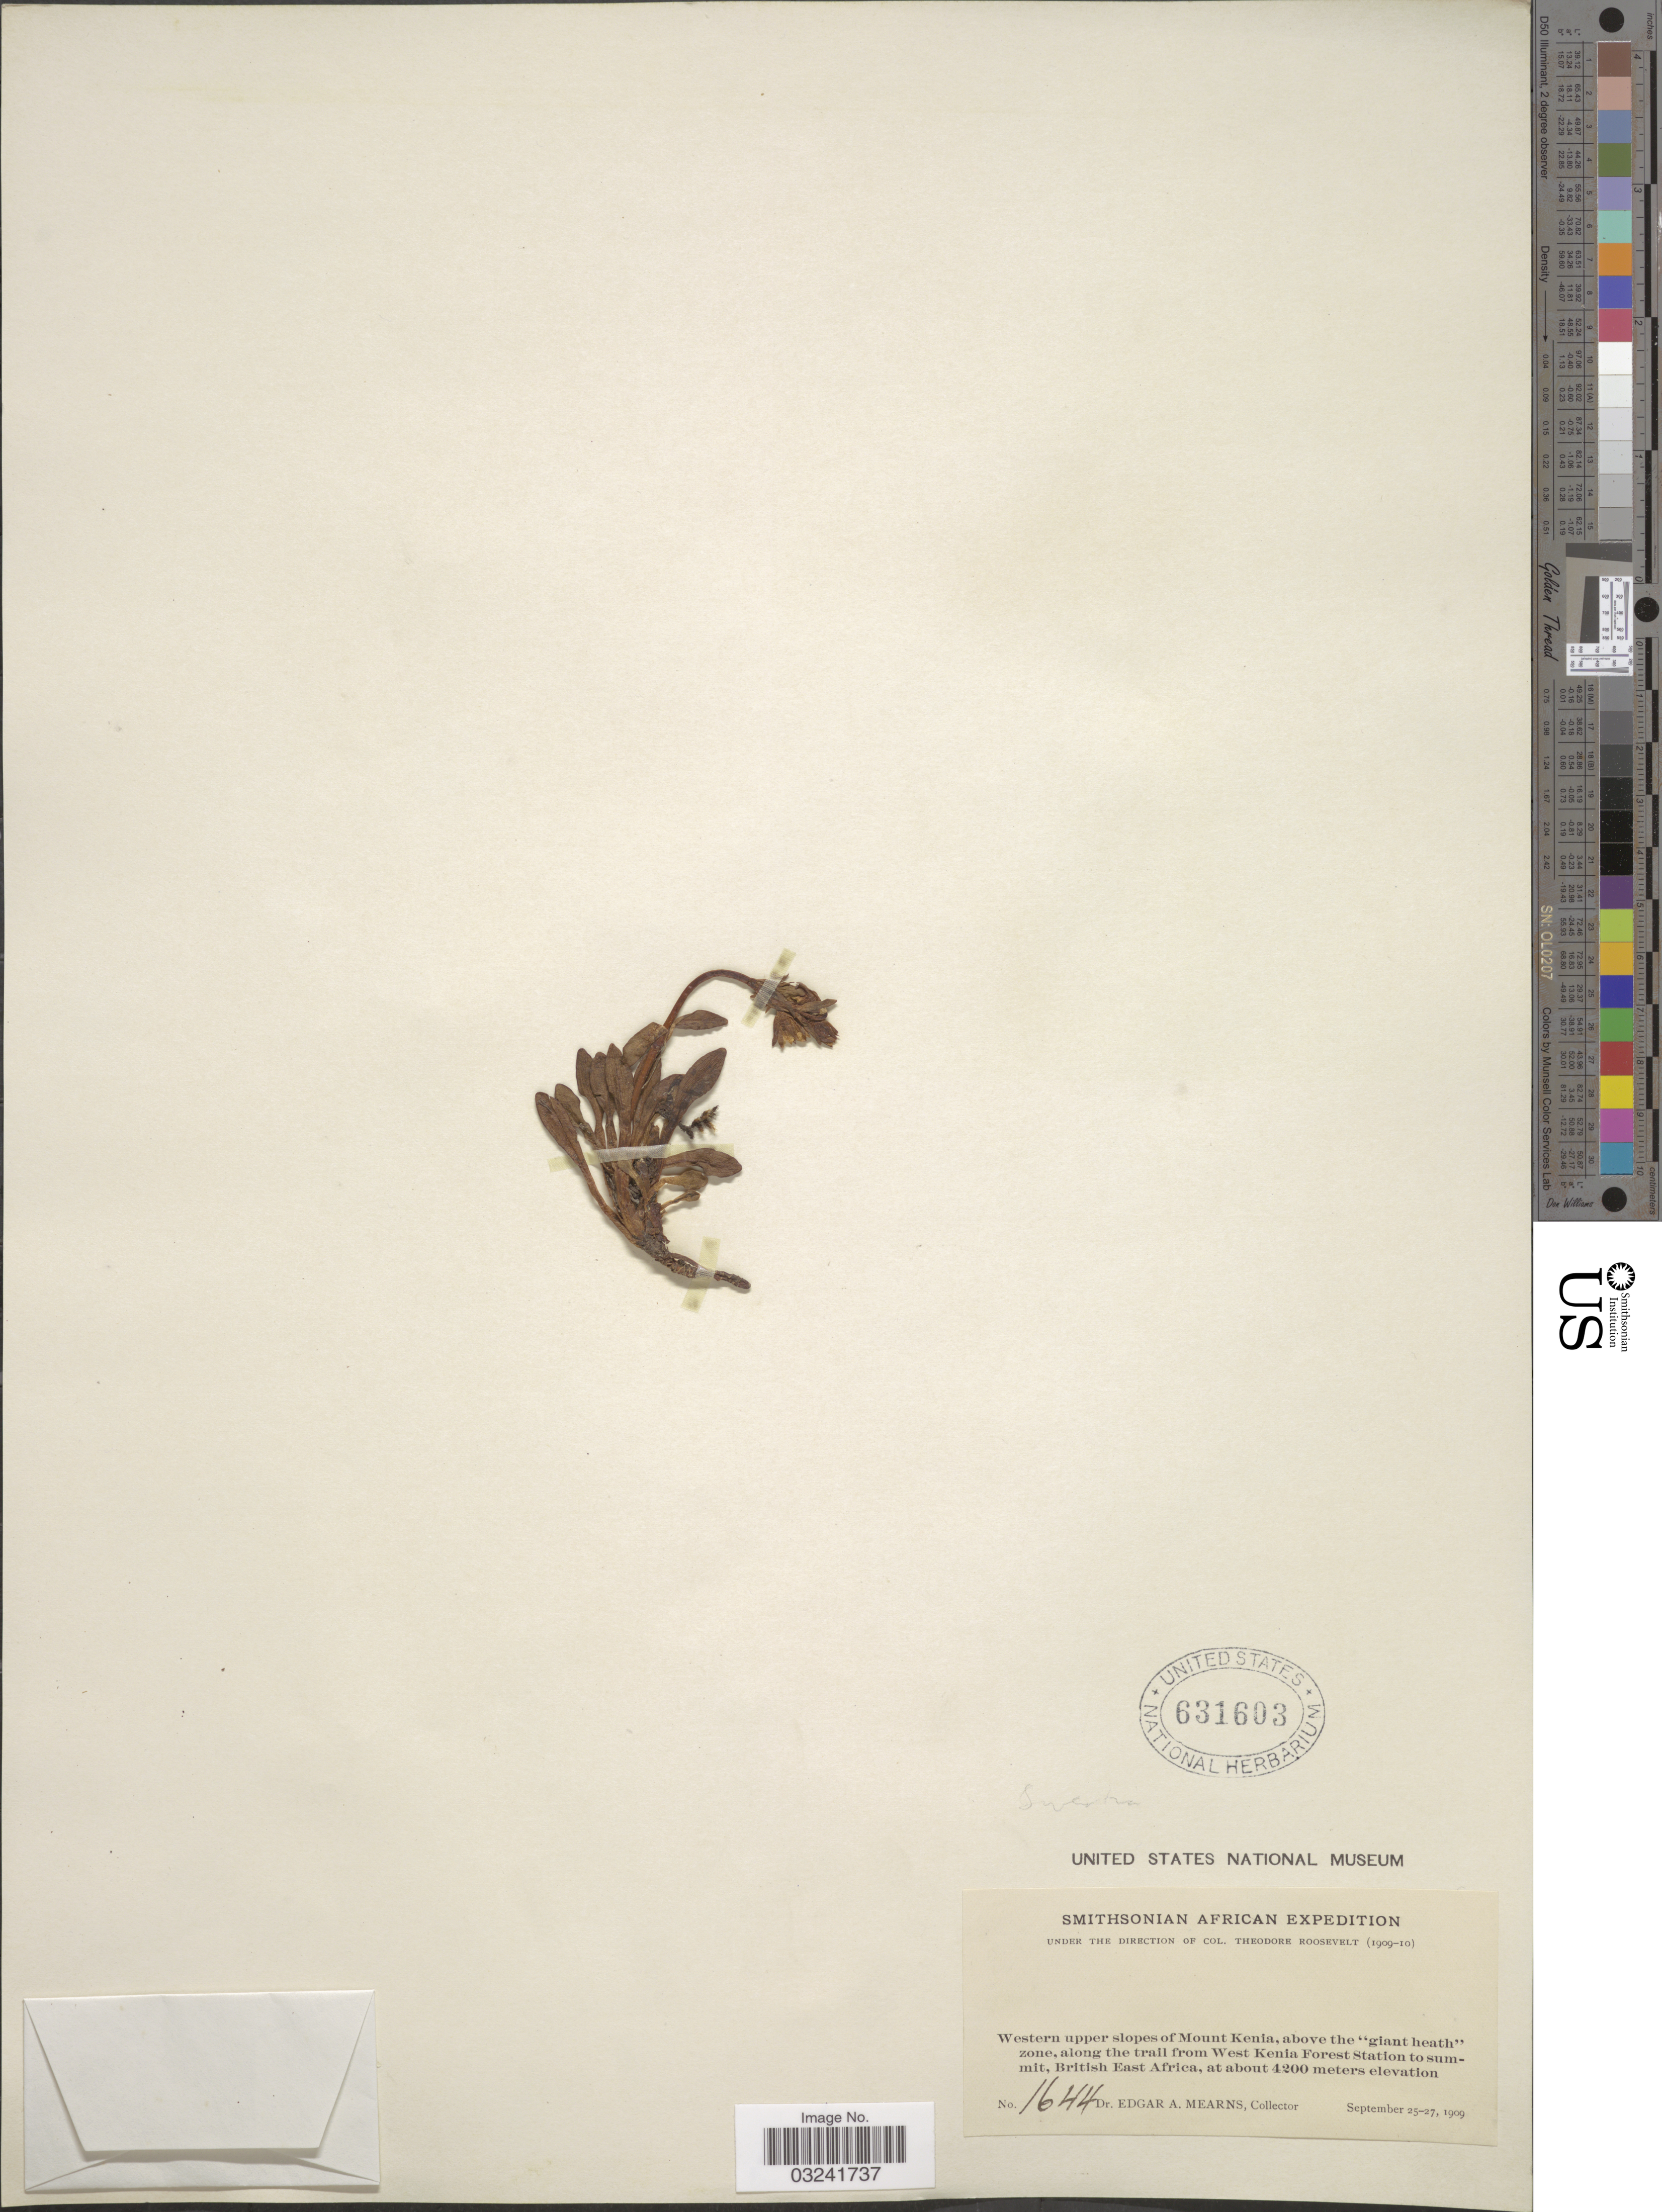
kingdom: Plantae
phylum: Tracheophyta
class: Magnoliopsida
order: Gentianales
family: Gentianaceae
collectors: E. A. Mearns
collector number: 1644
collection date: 1909-09-25/1909-09-27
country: Kenya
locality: Western upper slopes of Mount Kenia, above the "giant heath" zone, along the trail from West Kenia Forest Station to summit, British East Africa.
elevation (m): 4200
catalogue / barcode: US 631603